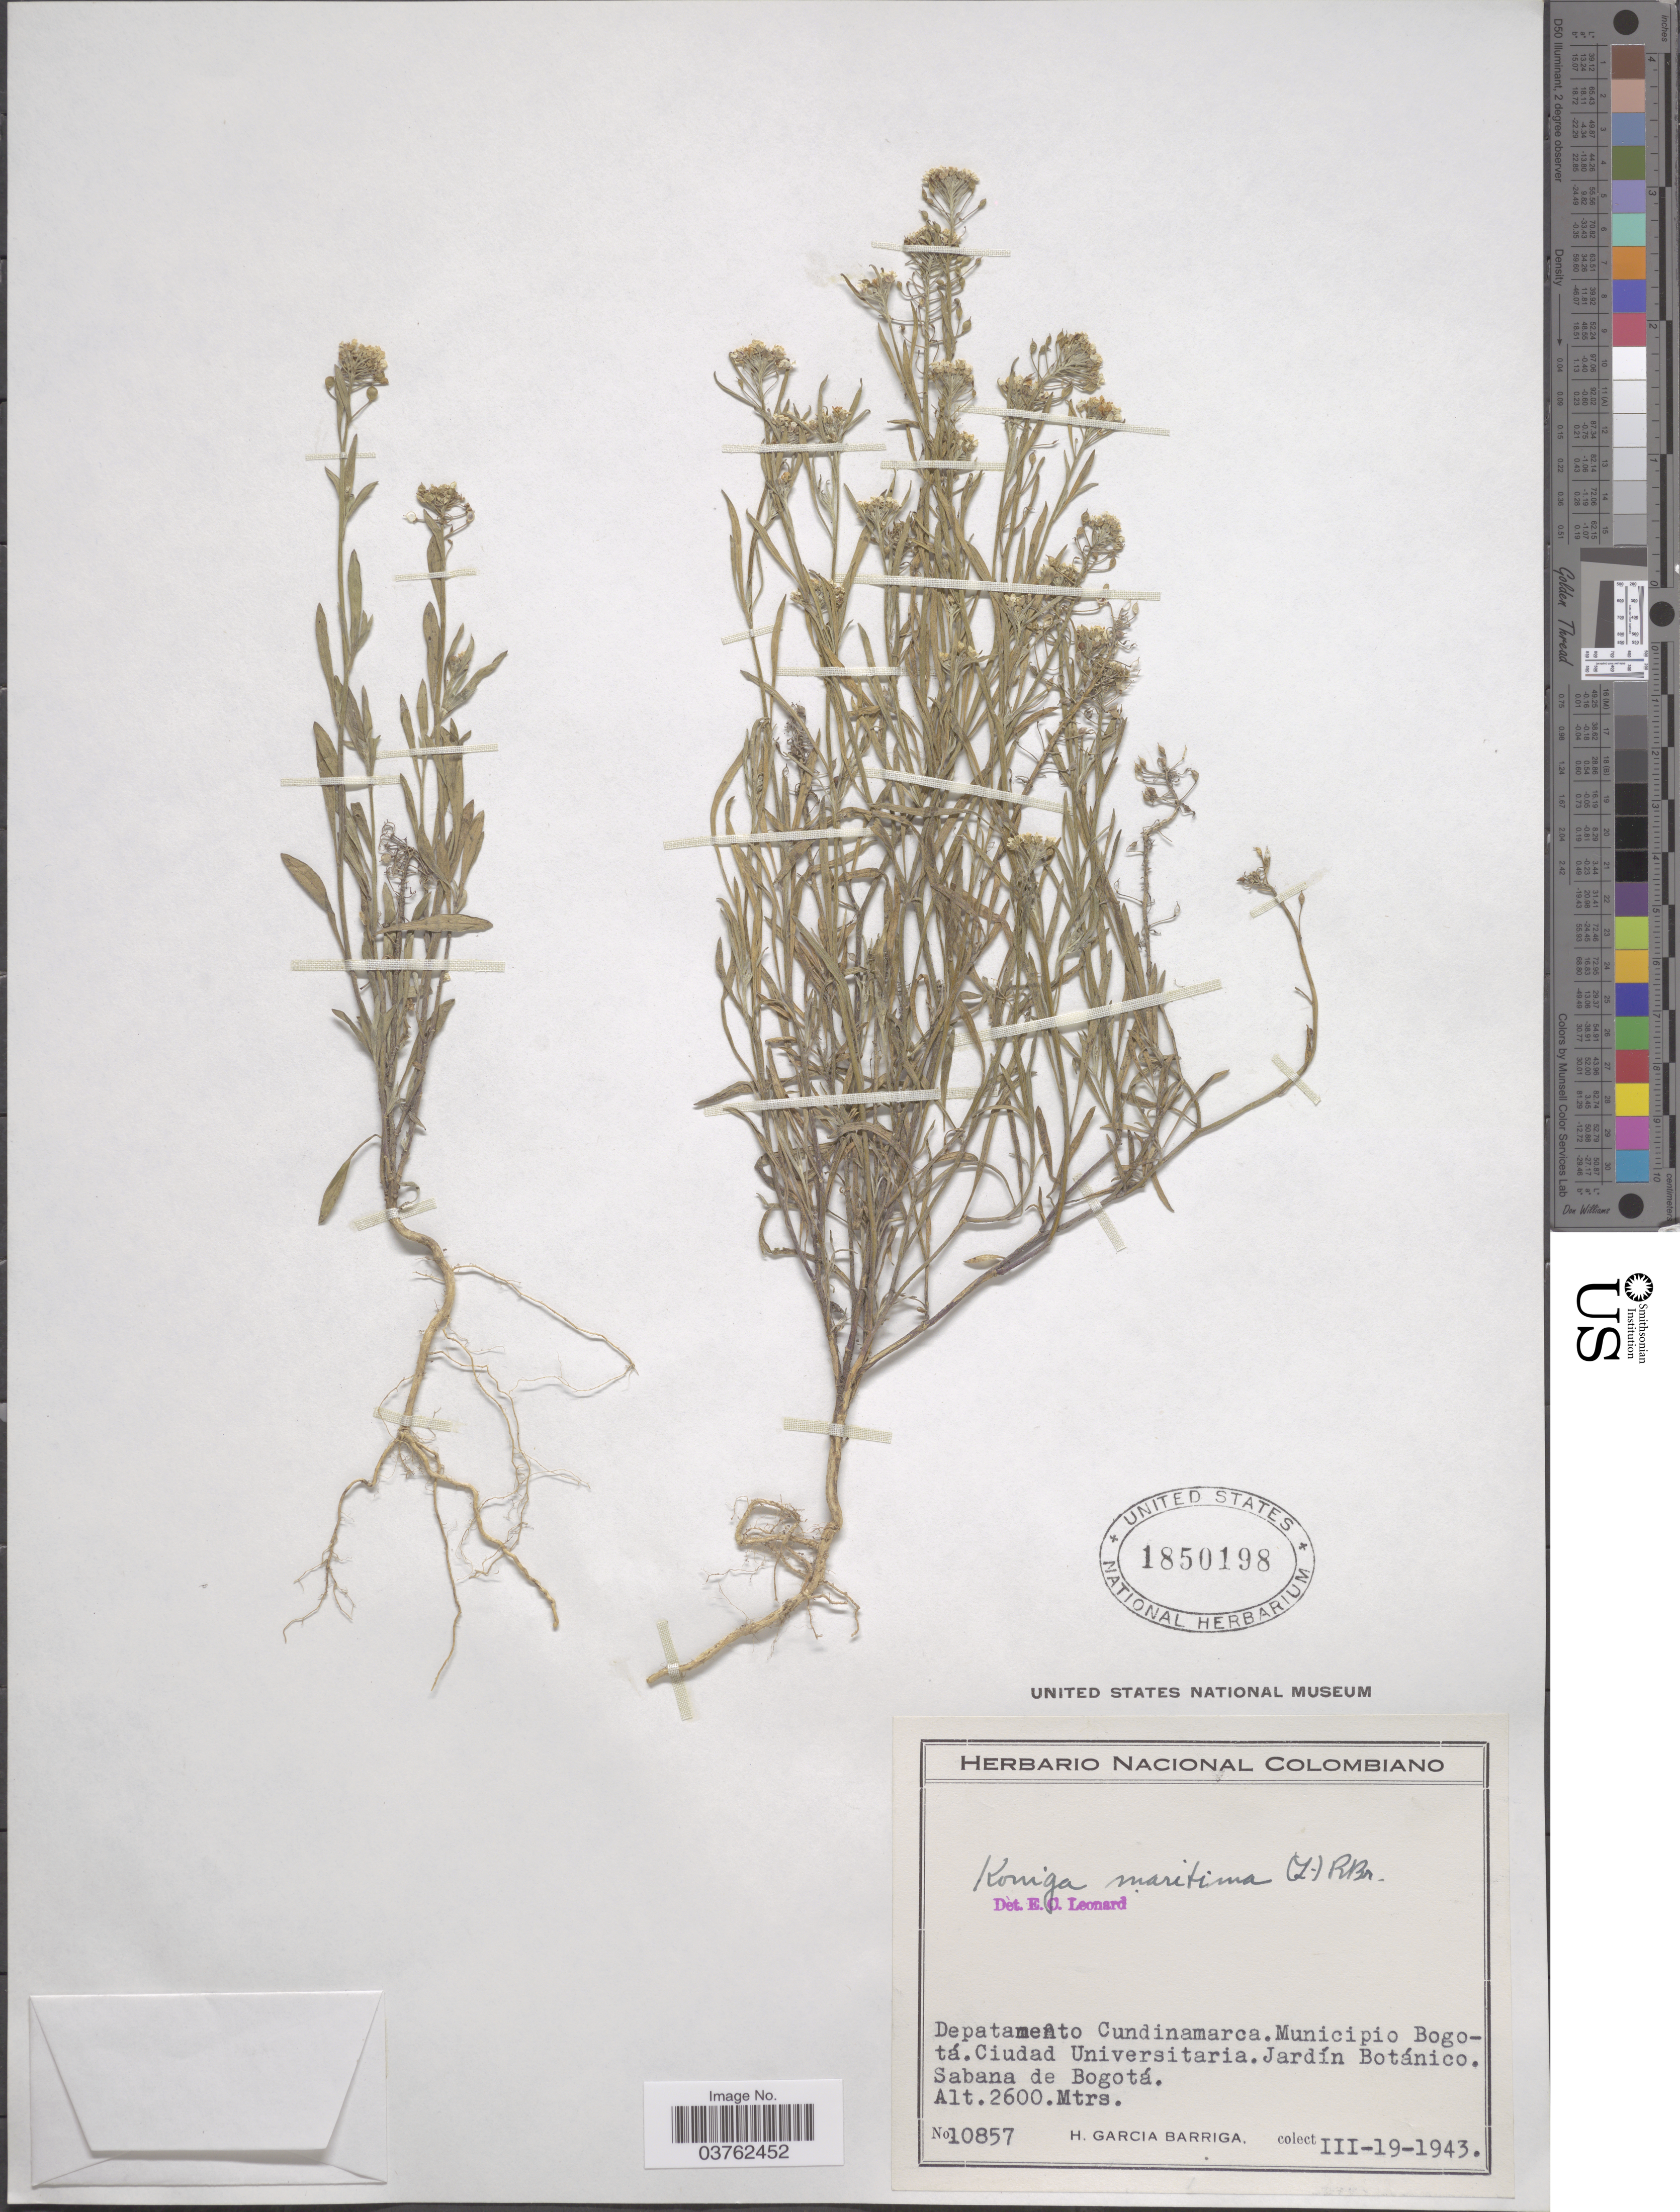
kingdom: Plantae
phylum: Tracheophyta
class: Magnoliopsida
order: Brassicales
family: Brassicaceae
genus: Lobularia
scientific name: Lobularia maritima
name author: (L.) Desv.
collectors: H. García Barriga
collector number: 10857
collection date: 1943-03-19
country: Colombia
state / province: Cundinamarca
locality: Depatamento Cundinamarca. Municipio Bogotá. Ciudad Universitaria. Jardín Botánico. Sabana de Bogotá.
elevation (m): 2600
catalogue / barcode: US 1850198